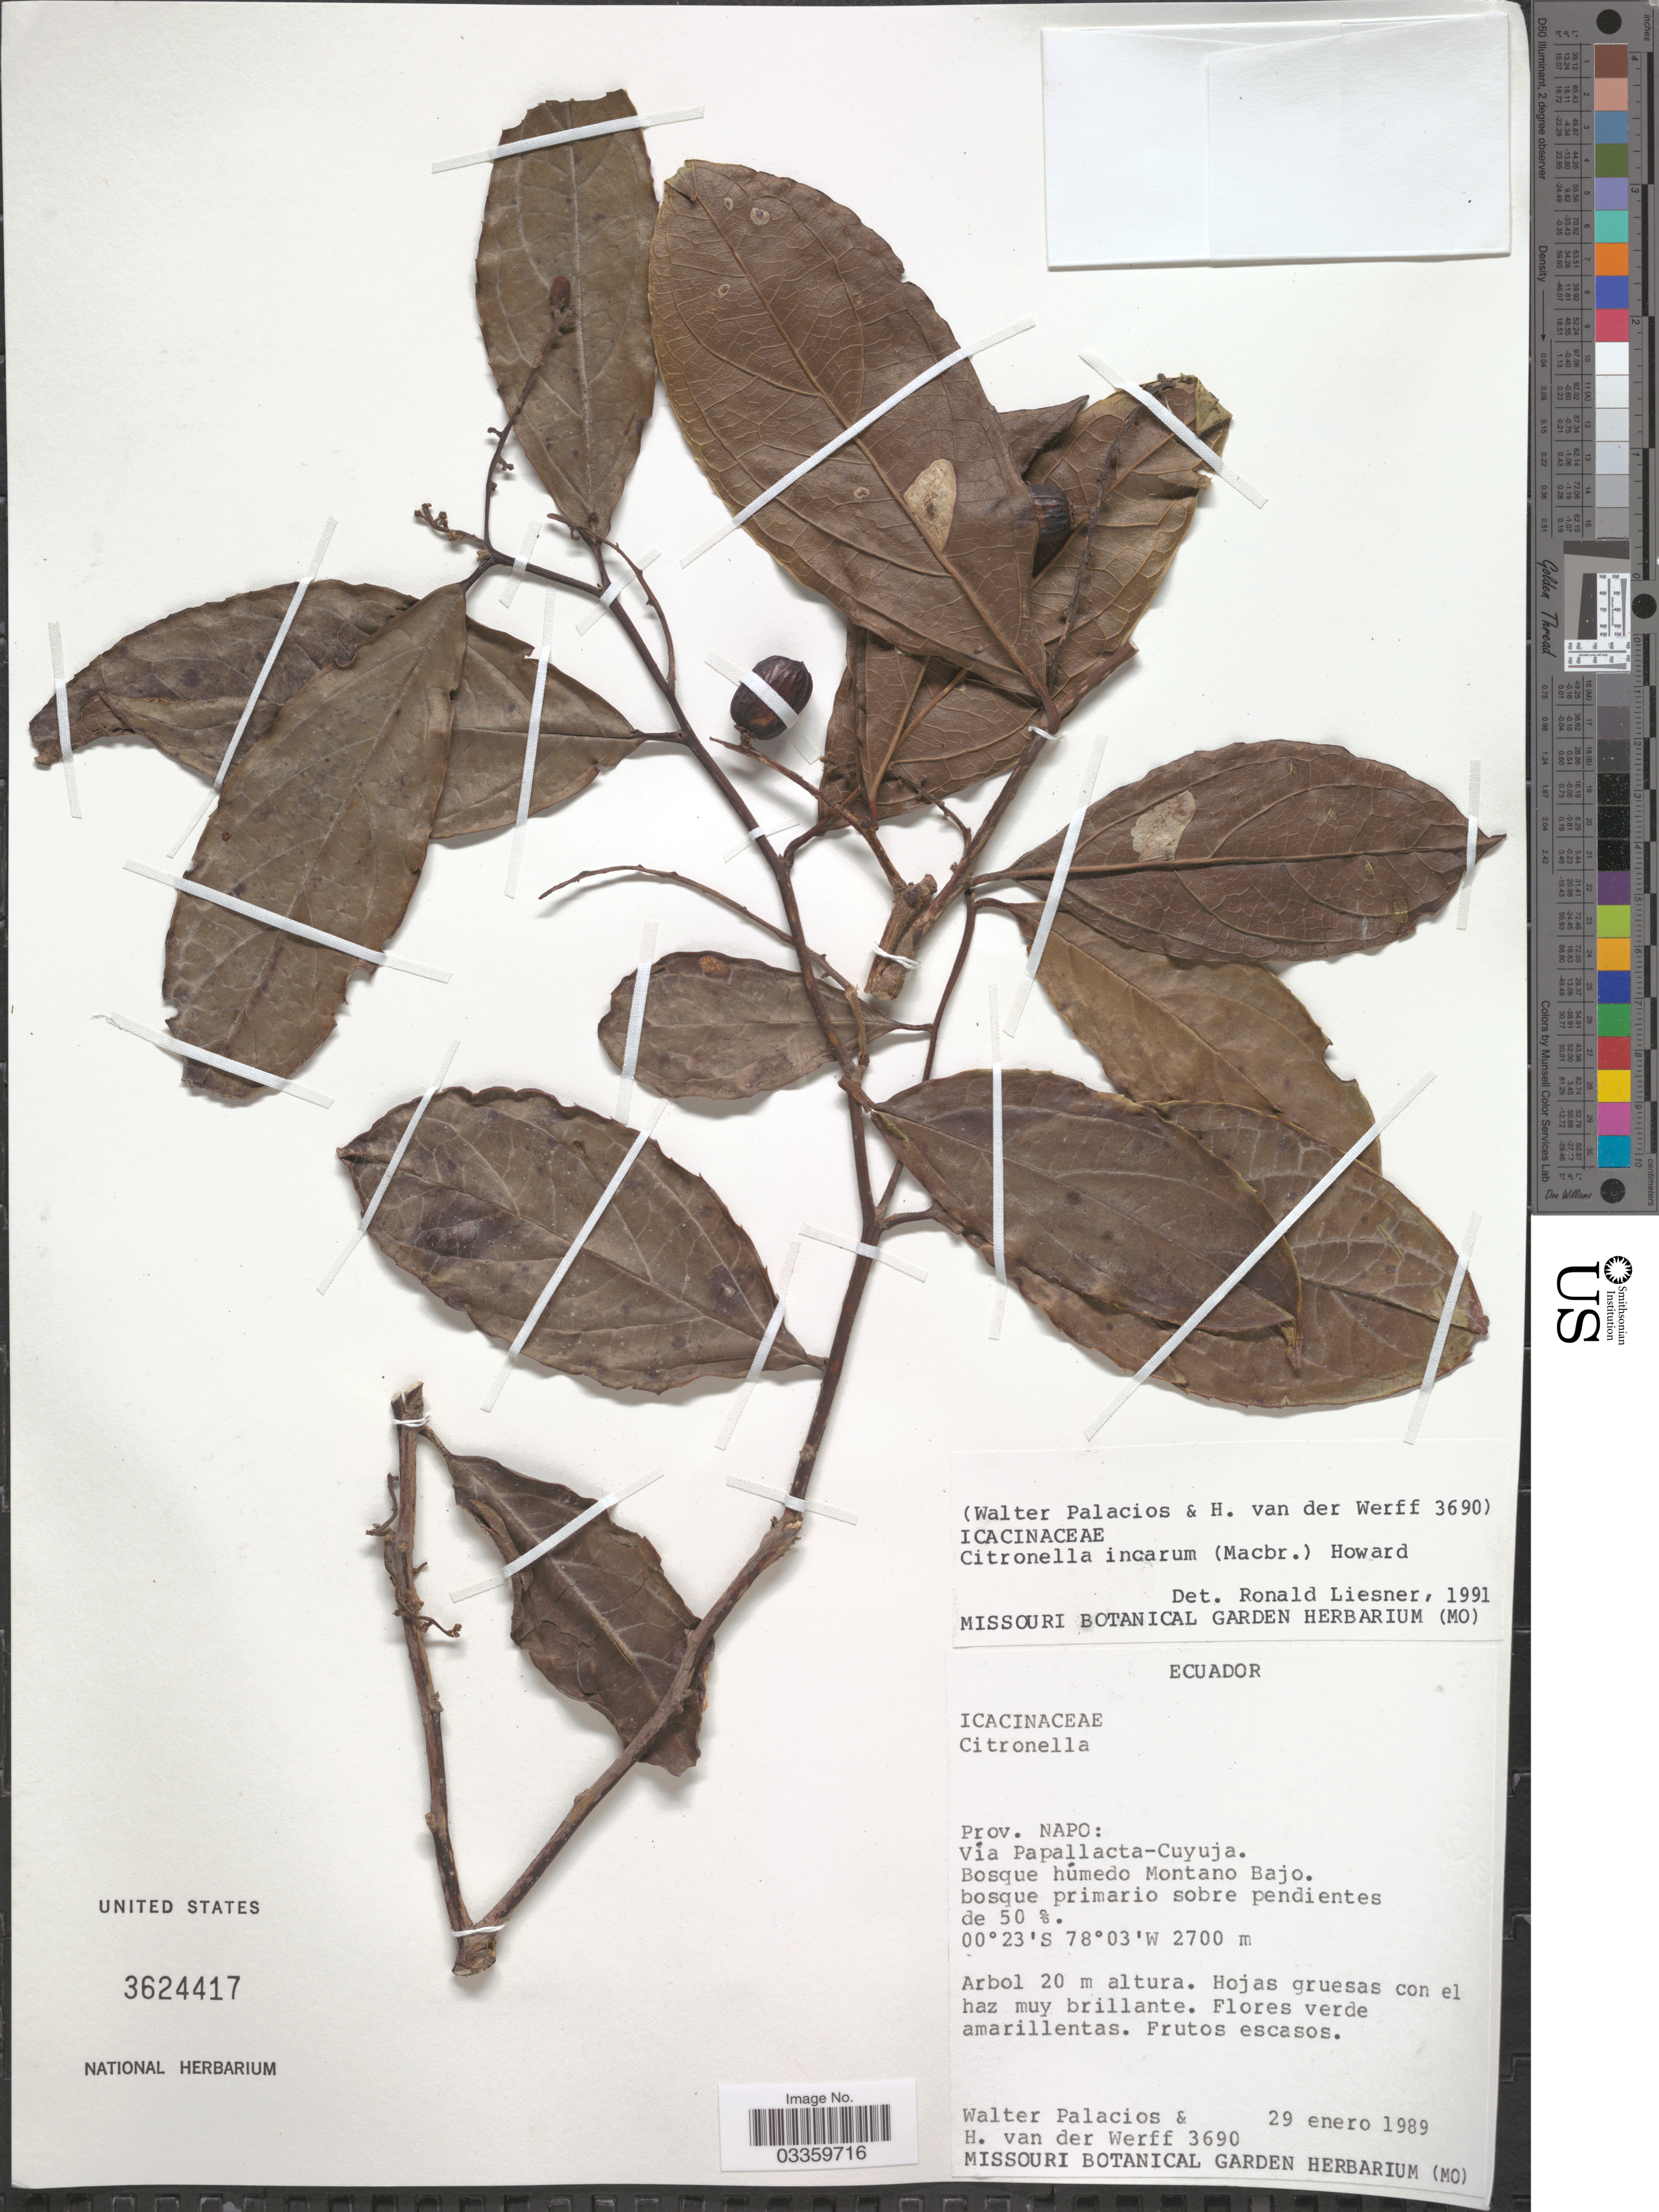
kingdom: Plantae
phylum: Tracheophyta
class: Magnoliopsida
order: Cardiopteridales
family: Cardiopteridaceae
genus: Citronella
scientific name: Citronella incarum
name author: (J.F. Macbr.) R.A. Howard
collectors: W. Palacios & H. van der Werff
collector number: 3690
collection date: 1989-01-29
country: Ecuador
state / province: Napo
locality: Vía Papallacta-Cuyuja. Bosque húmedo Montano Bajo.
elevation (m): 2700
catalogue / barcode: US 3624417